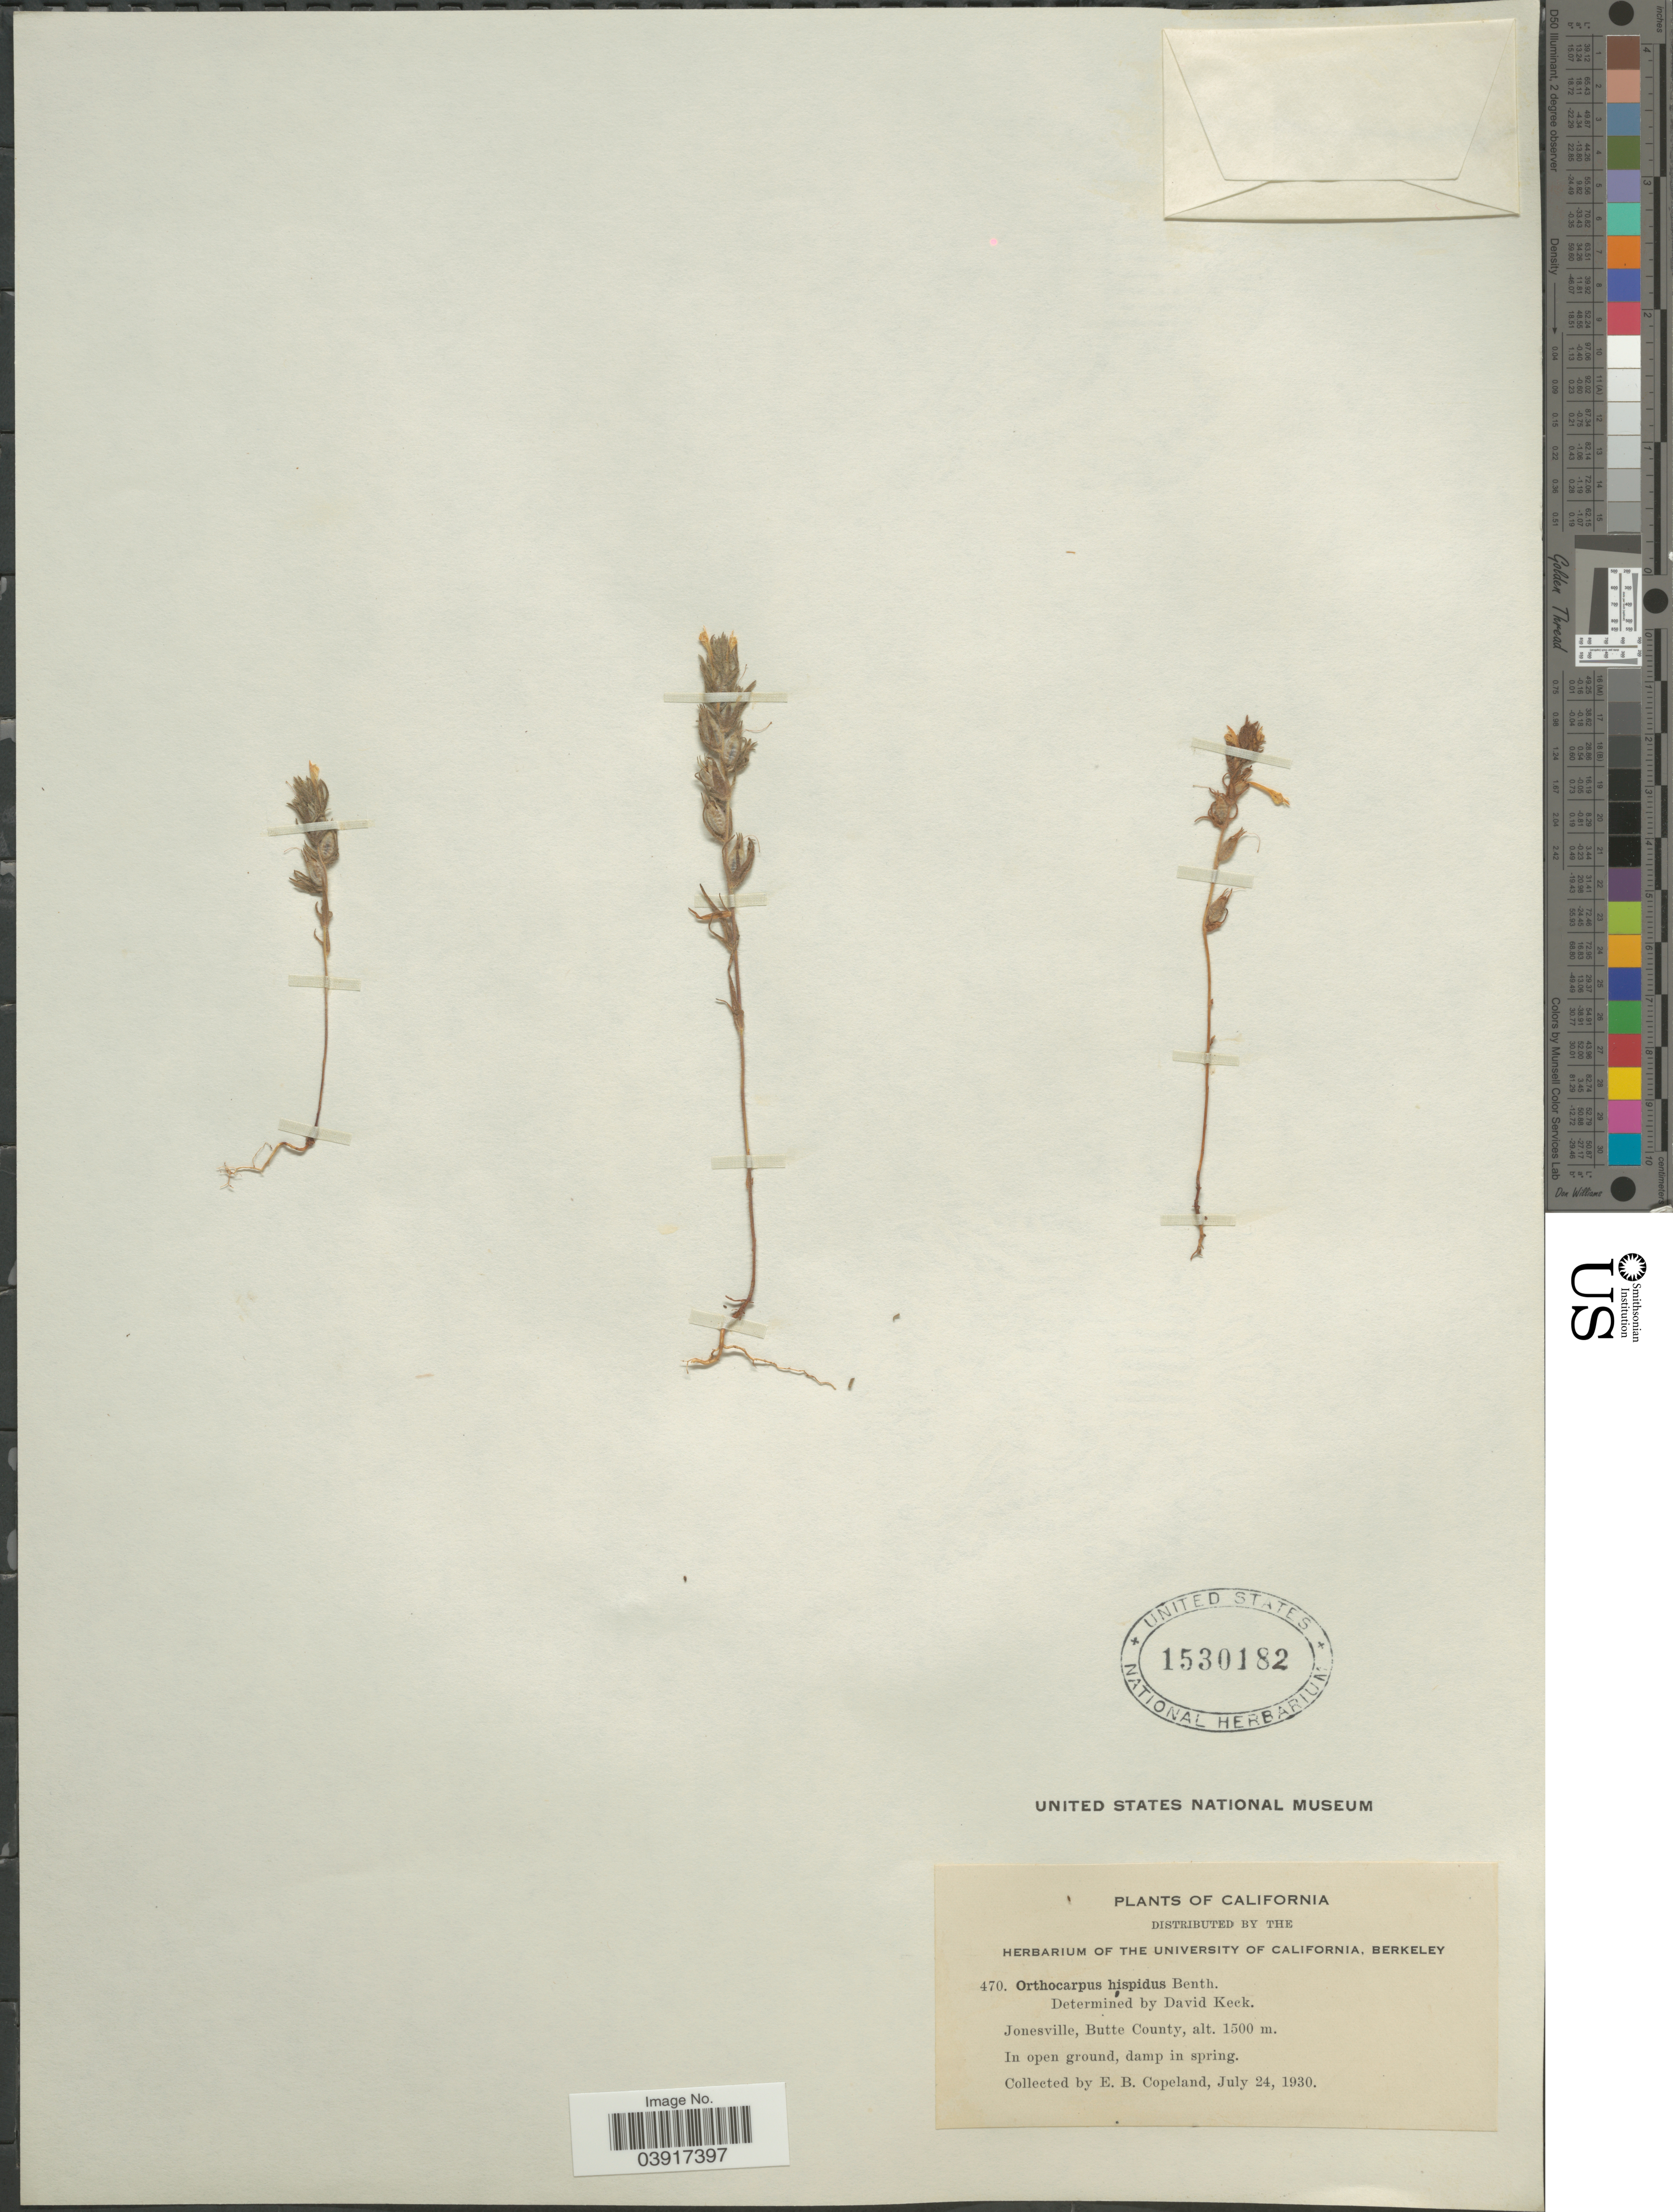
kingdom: Plantae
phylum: Tracheophyta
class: Magnoliopsida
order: Lamiales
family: Orobanchaceae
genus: Orthocarpus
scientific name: Orthocarpus hispidus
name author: Benth.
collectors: E. B. Copeland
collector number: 470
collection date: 1930-07-24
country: United States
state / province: California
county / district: Butte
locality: Jonesville, Butte County.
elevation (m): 1500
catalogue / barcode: US 1530182